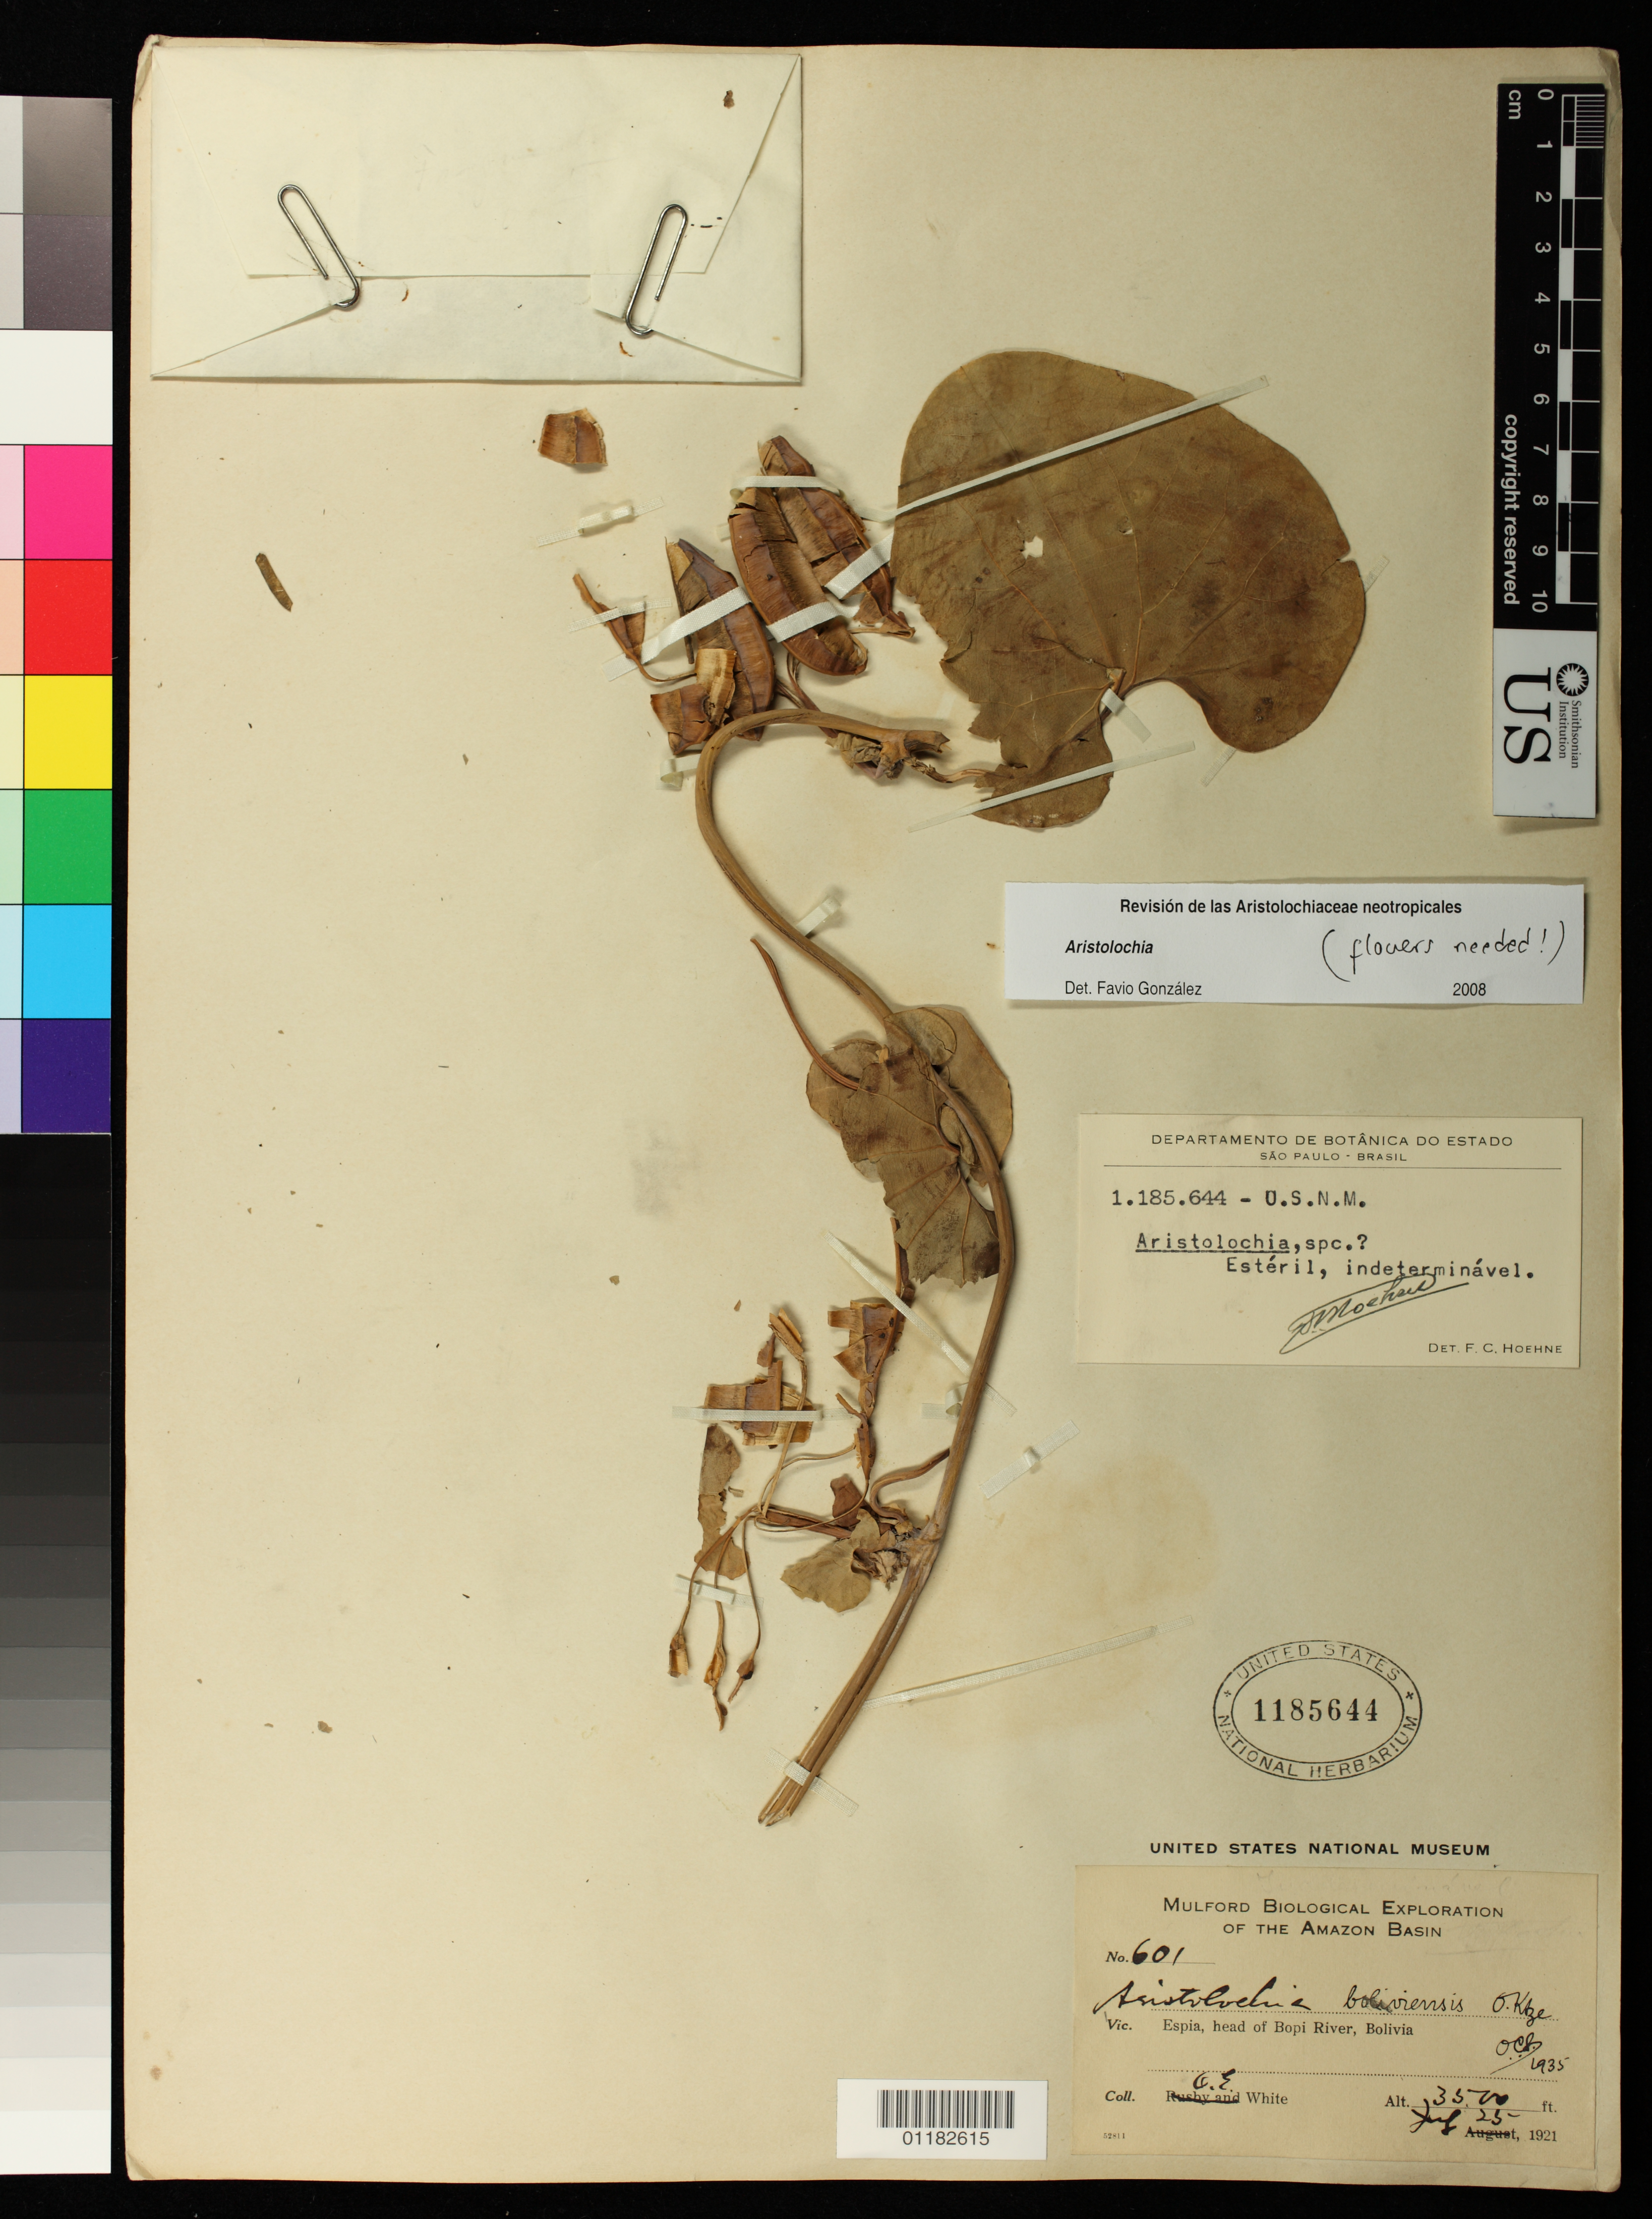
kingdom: Plantae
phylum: Tracheophyta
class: Magnoliopsida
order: Piperales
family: Aristolochiaceae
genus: Aristolochia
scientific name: Aristolochia sp.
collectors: O. E. White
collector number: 601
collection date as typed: July 25, 1921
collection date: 1921-07-25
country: Bolivia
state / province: La Paz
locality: Espia, head of Bopi River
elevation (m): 1067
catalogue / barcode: US 1185644